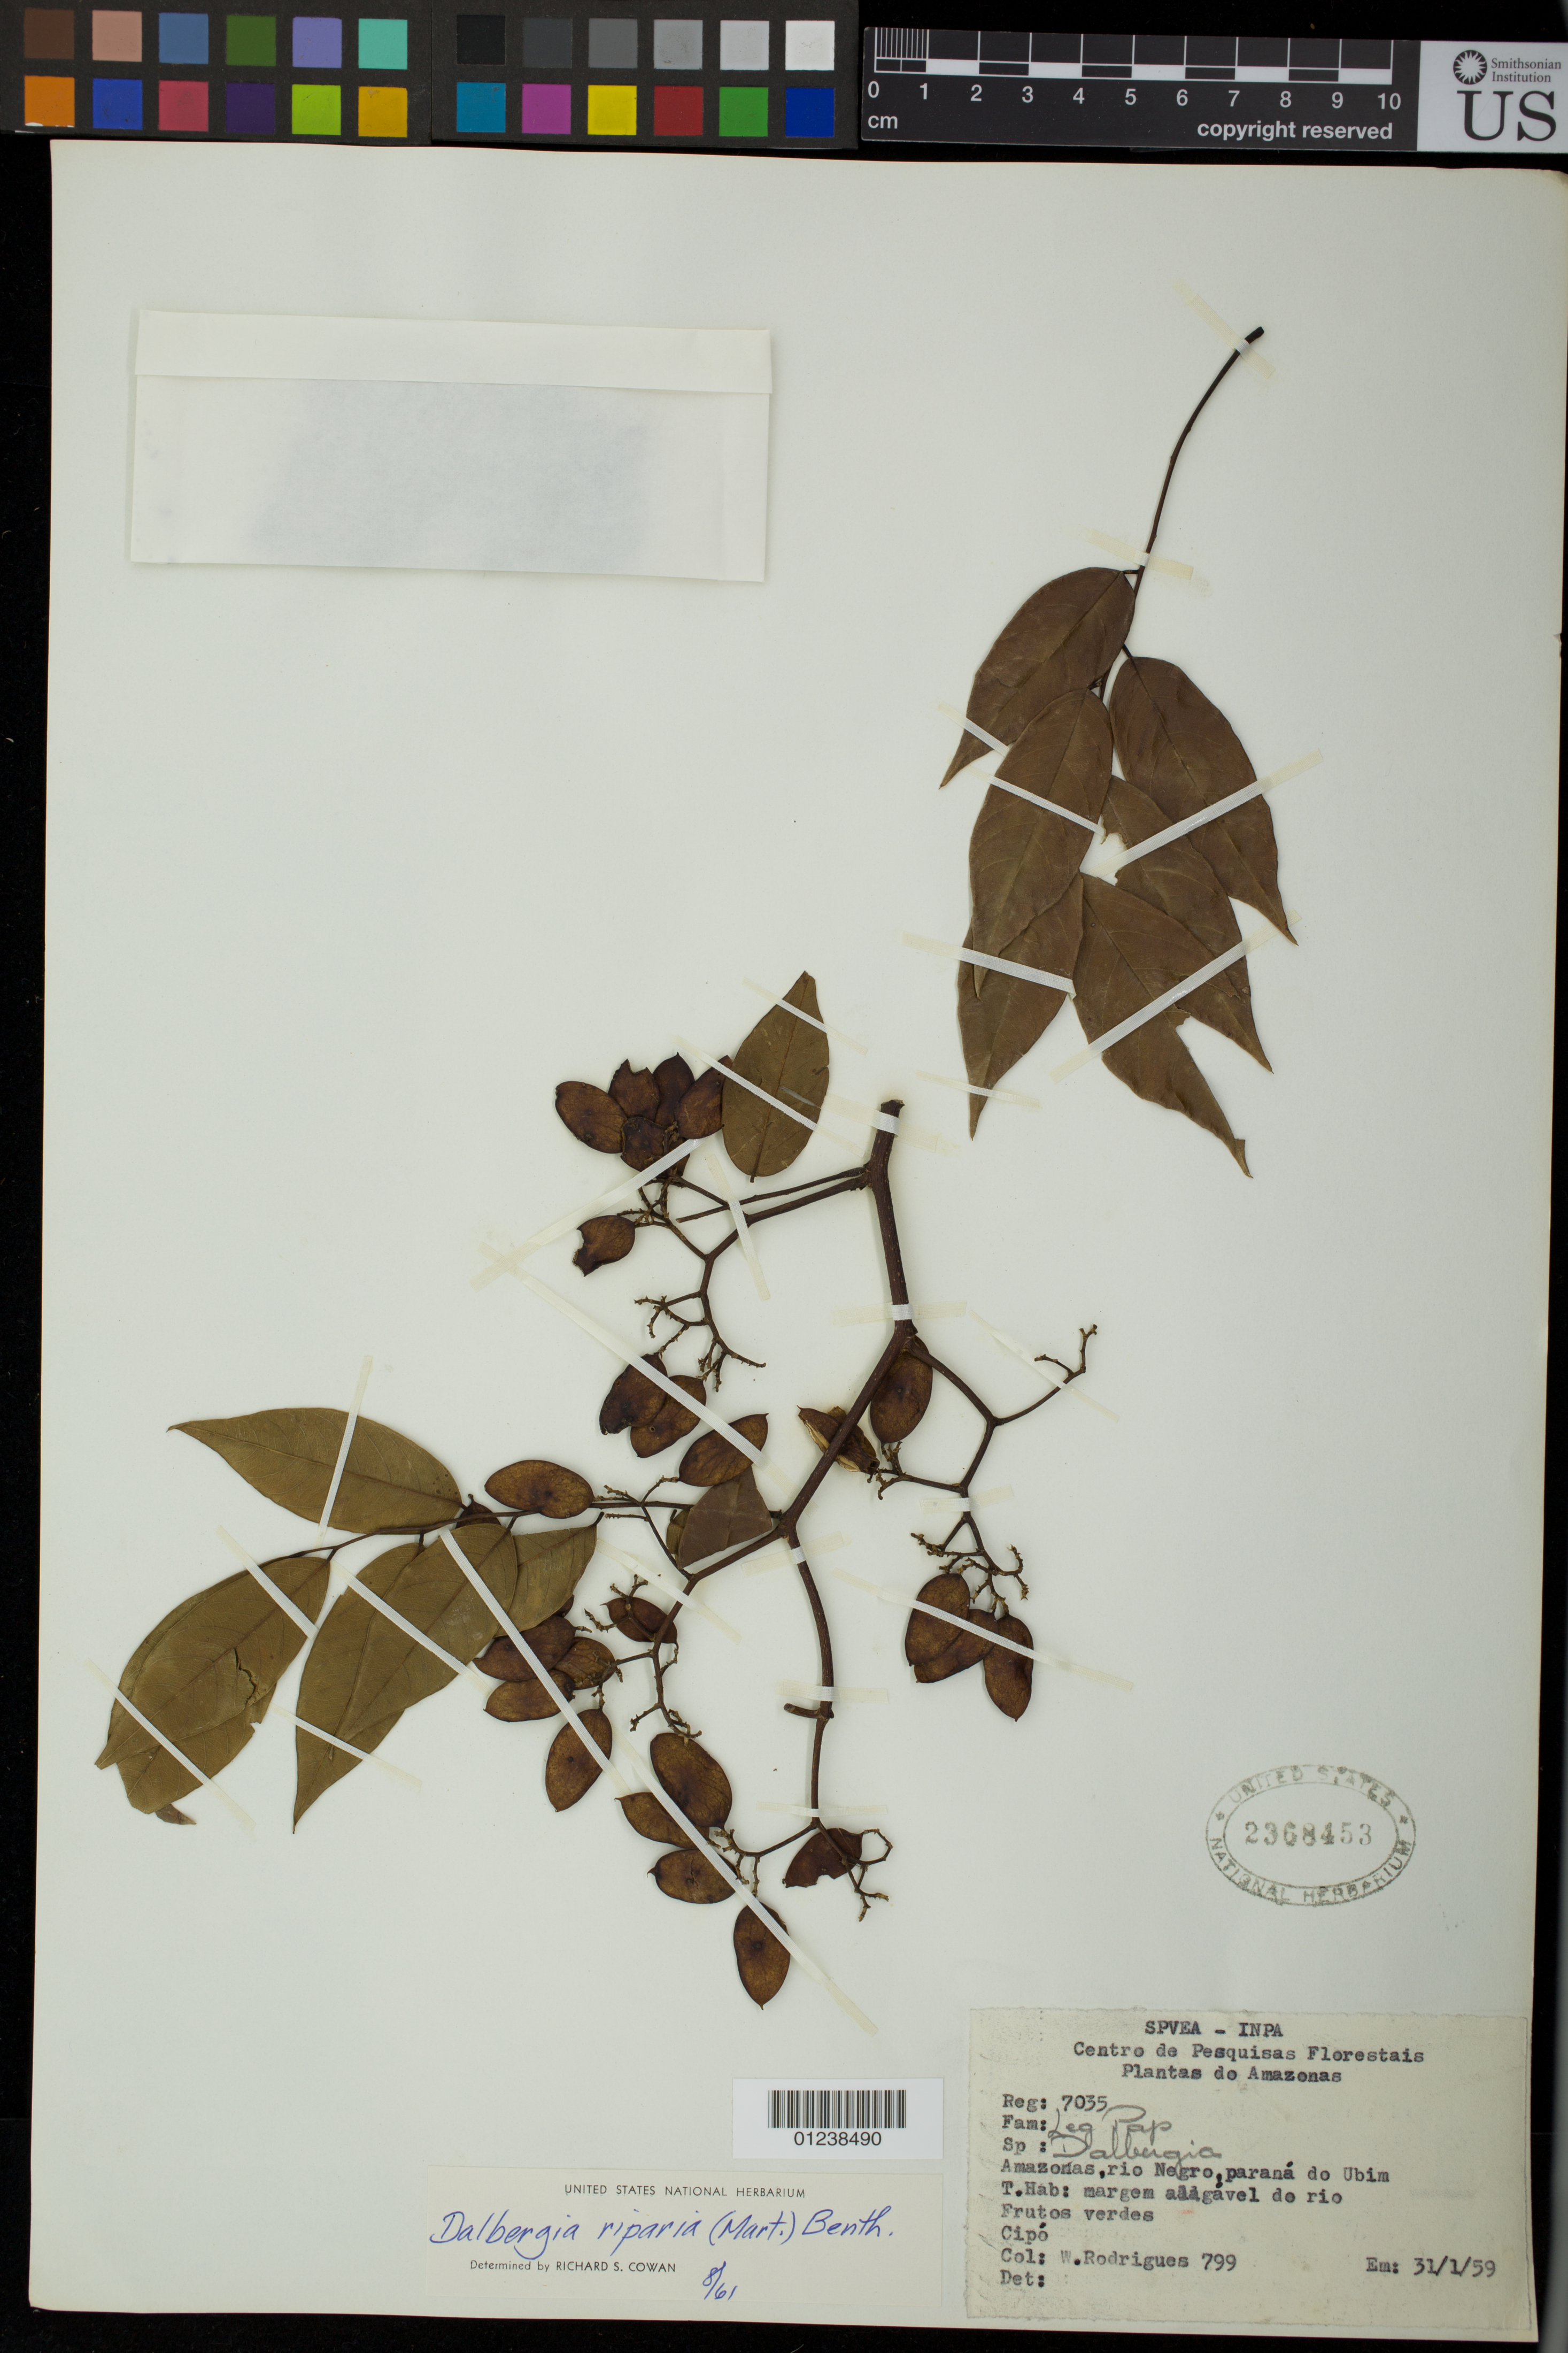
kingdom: Plantae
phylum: Tracheophyta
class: Magnoliopsida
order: Fabales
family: Fabaceae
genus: Dalbergia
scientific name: Dalbergia riparia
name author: (Mart.) Benth.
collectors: W. Rodrigues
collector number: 799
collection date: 1959-01-31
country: Brazil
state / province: Amazonas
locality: Amazonas, rio Negro, parana do Ubim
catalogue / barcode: US 2368453